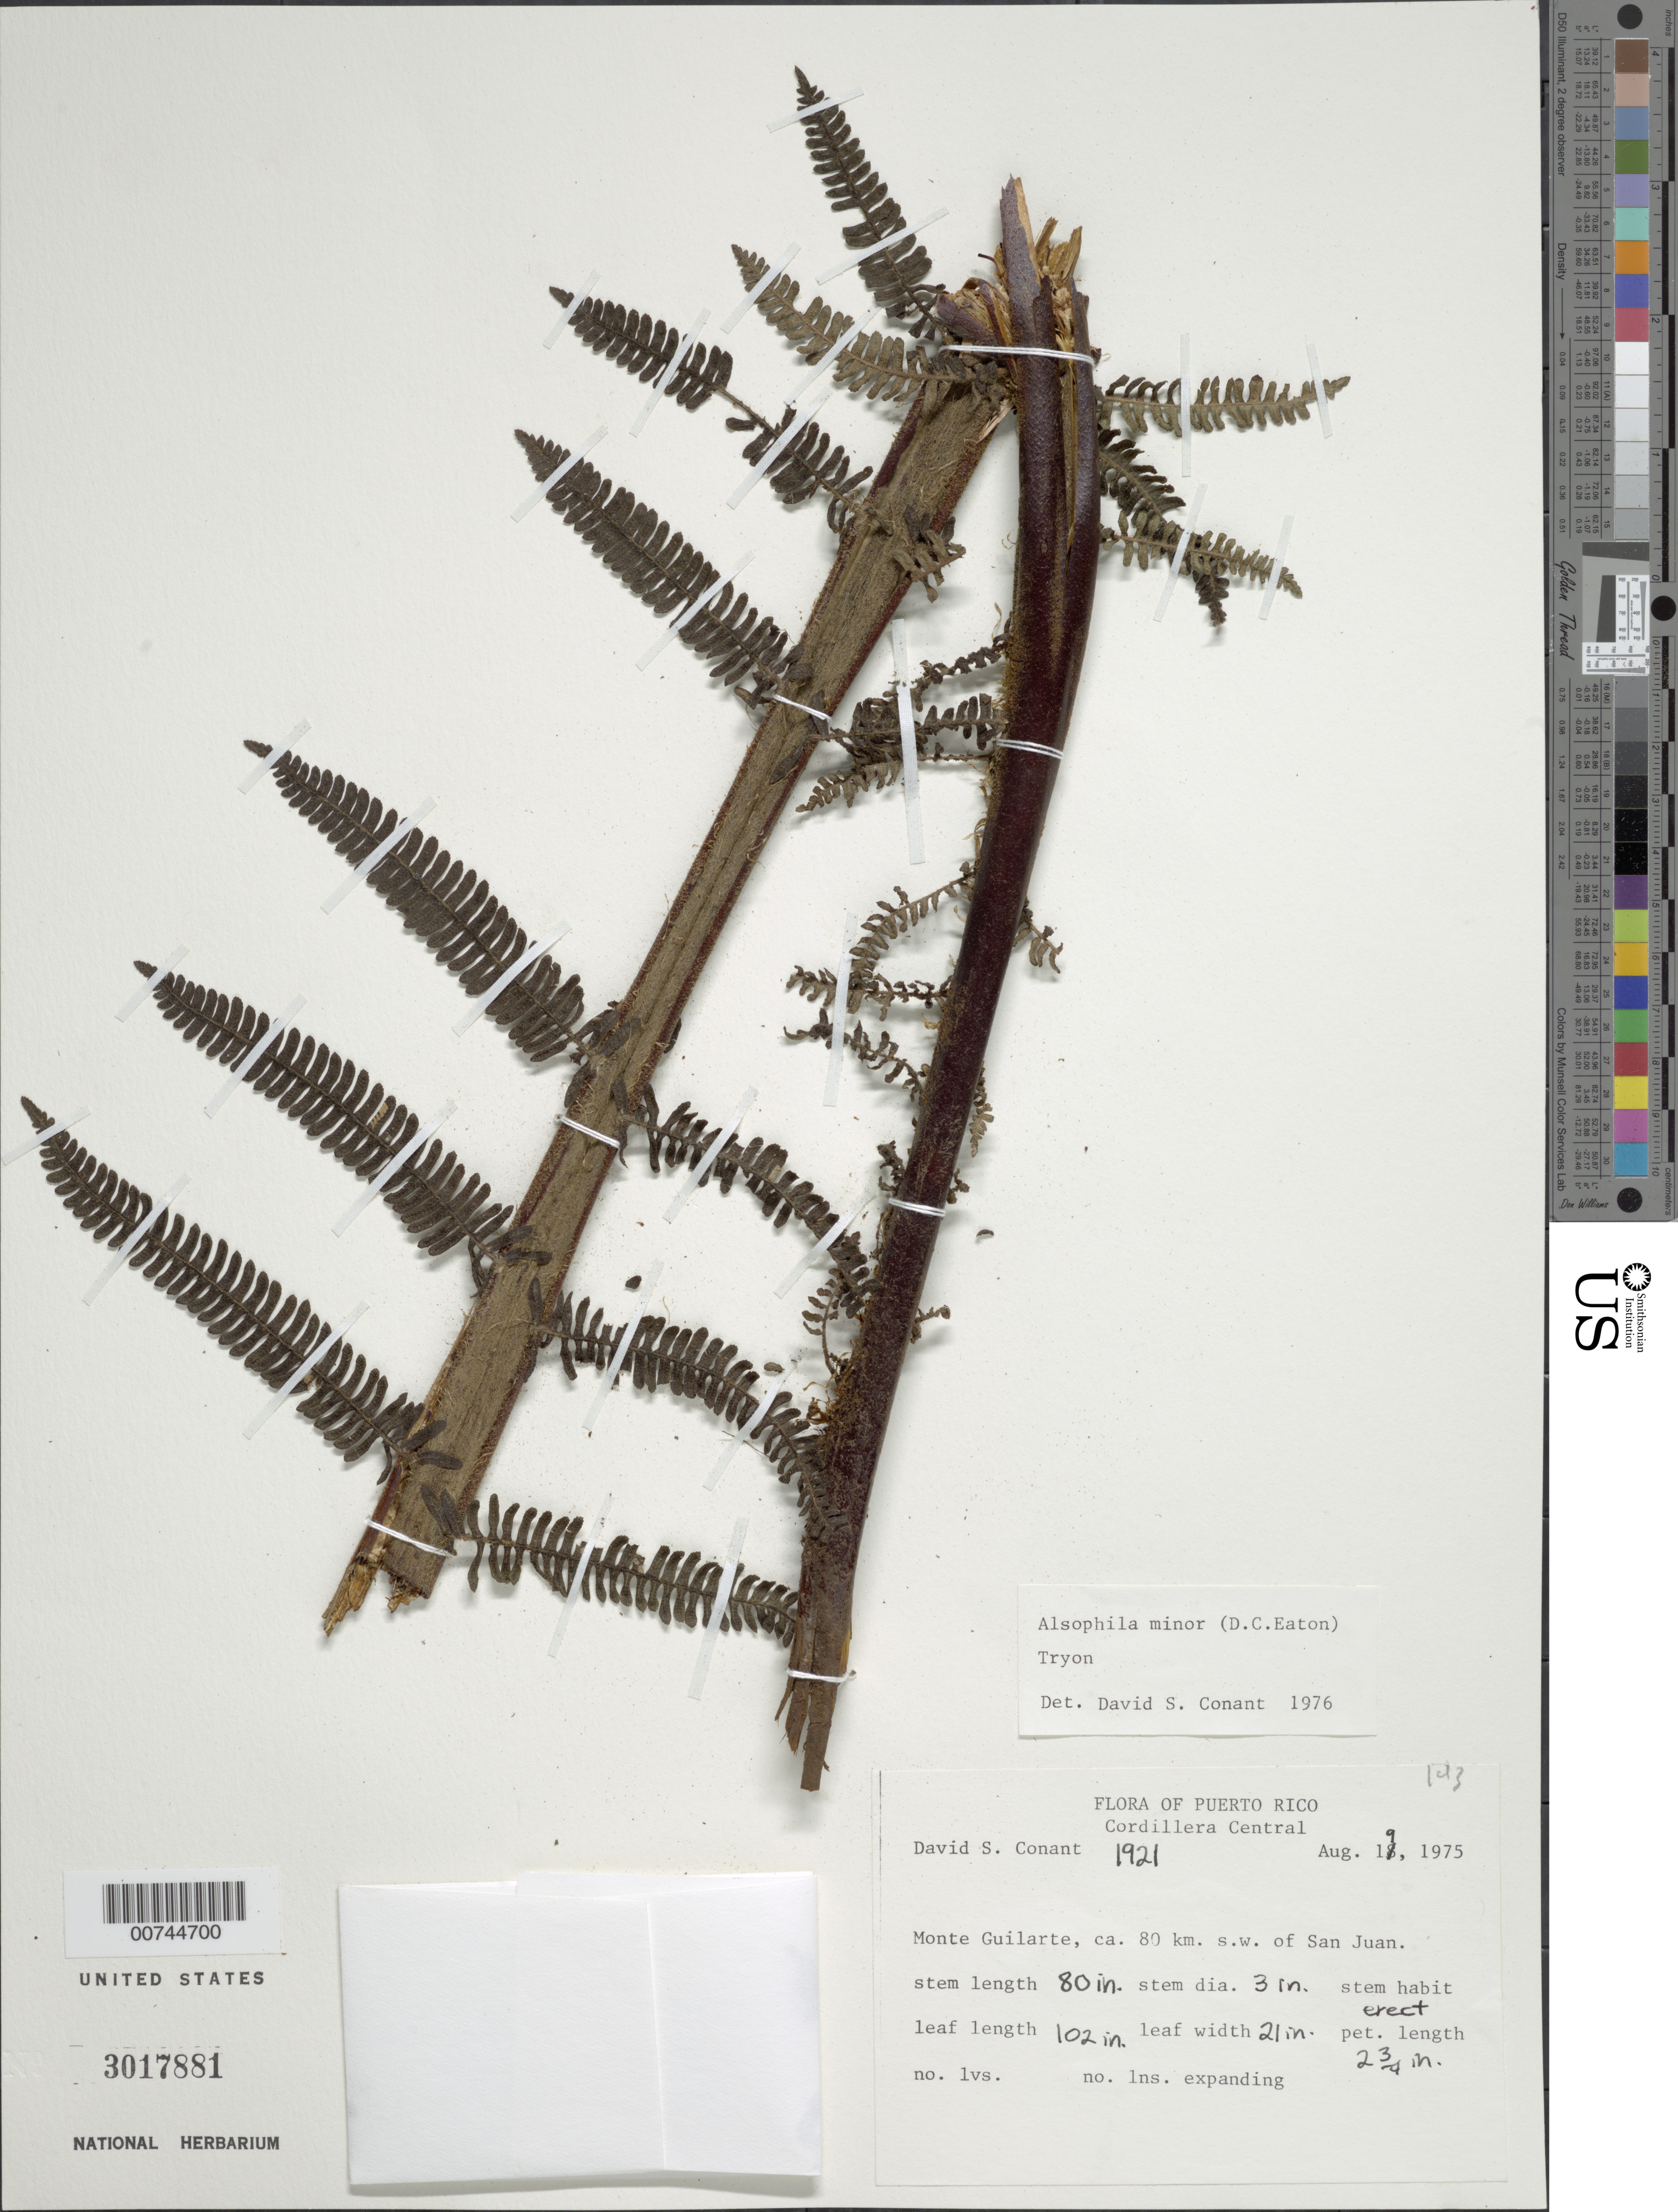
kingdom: Plantae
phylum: Tracheophyta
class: Polypodiopsida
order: Cyatheales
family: Cyatheaceae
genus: Alsophila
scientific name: Alsophila minor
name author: (D.C. Eaton) R.M. Tryon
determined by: Conant, D. S.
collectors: D. S. Conant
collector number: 1921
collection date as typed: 19 Aug 1975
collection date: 1975-08-19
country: Puerto Rico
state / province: Adjuntas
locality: Cordillera Central, Monte Guilarte, ca. 80 km SW of San Juan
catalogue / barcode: US 3017881